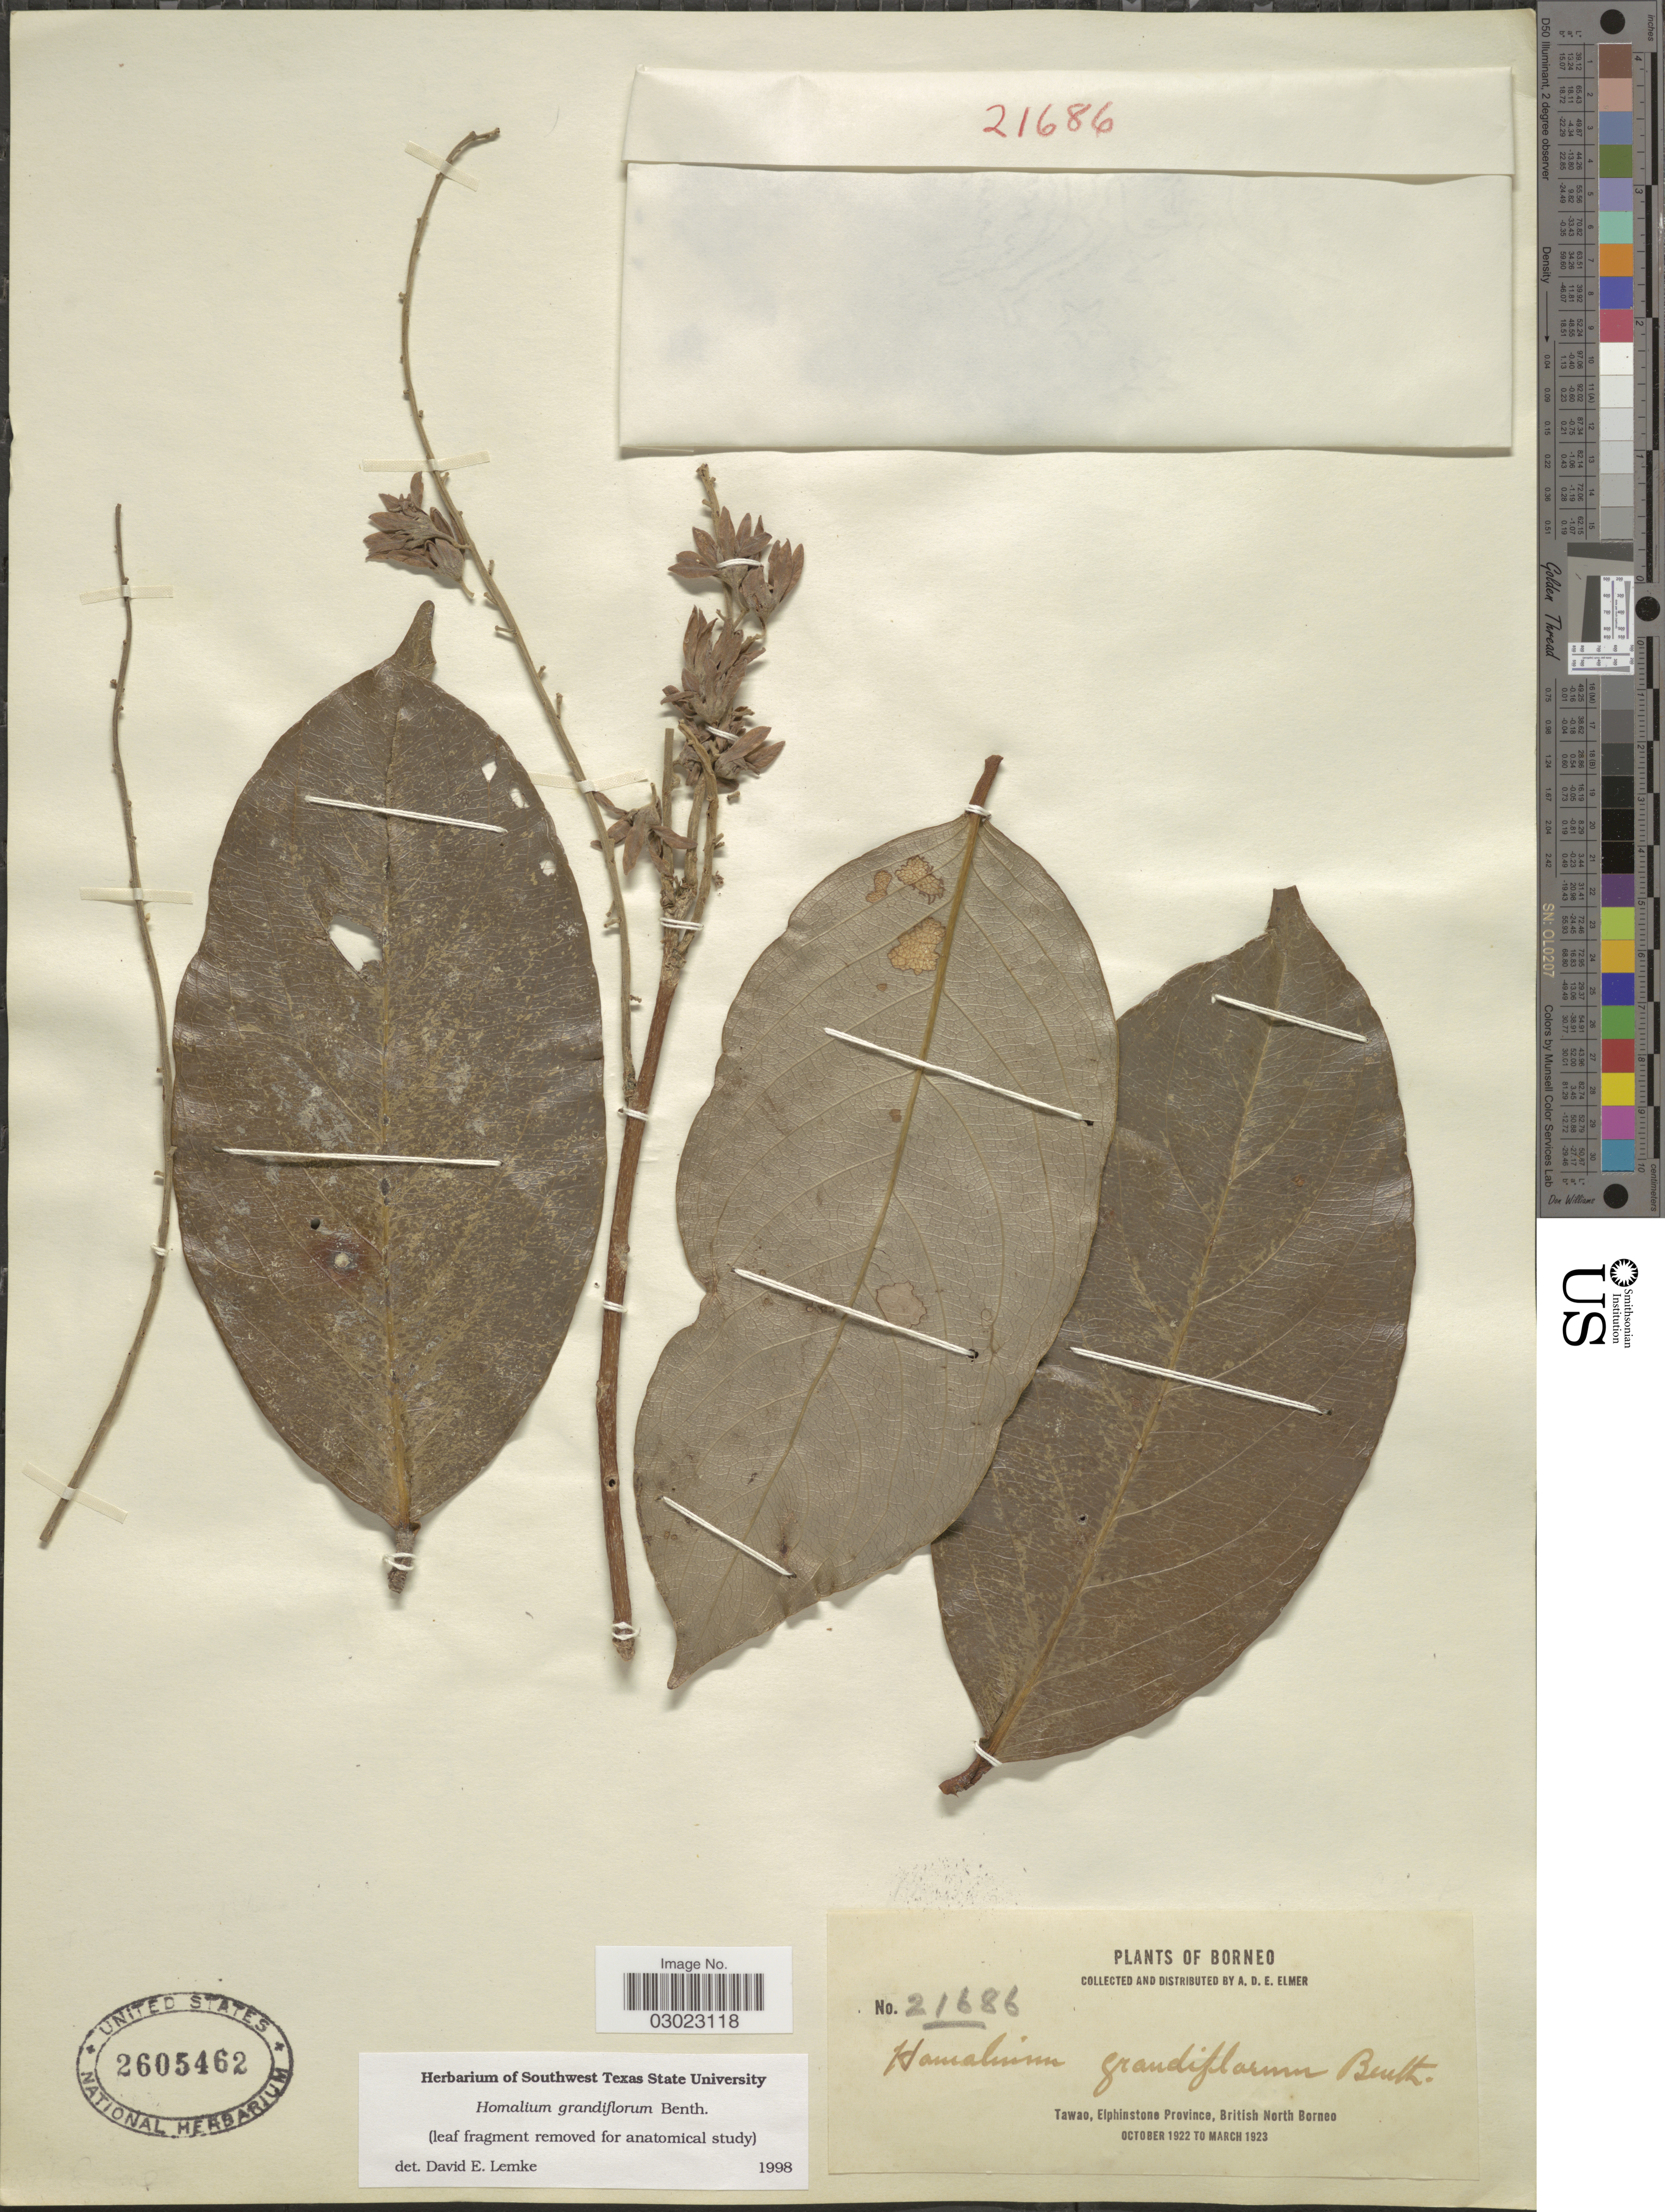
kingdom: Plantae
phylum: Tracheophyta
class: Magnoliopsida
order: Malpighiales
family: Salicaceae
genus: Homalium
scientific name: Homalium grandiflorum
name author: Naves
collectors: A. D. E. Elmer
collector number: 21686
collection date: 1922-10/1923-03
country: Malaysia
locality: British North Borneo. Borneo. Tawao, Elphinstone Province.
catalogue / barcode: US 2605462